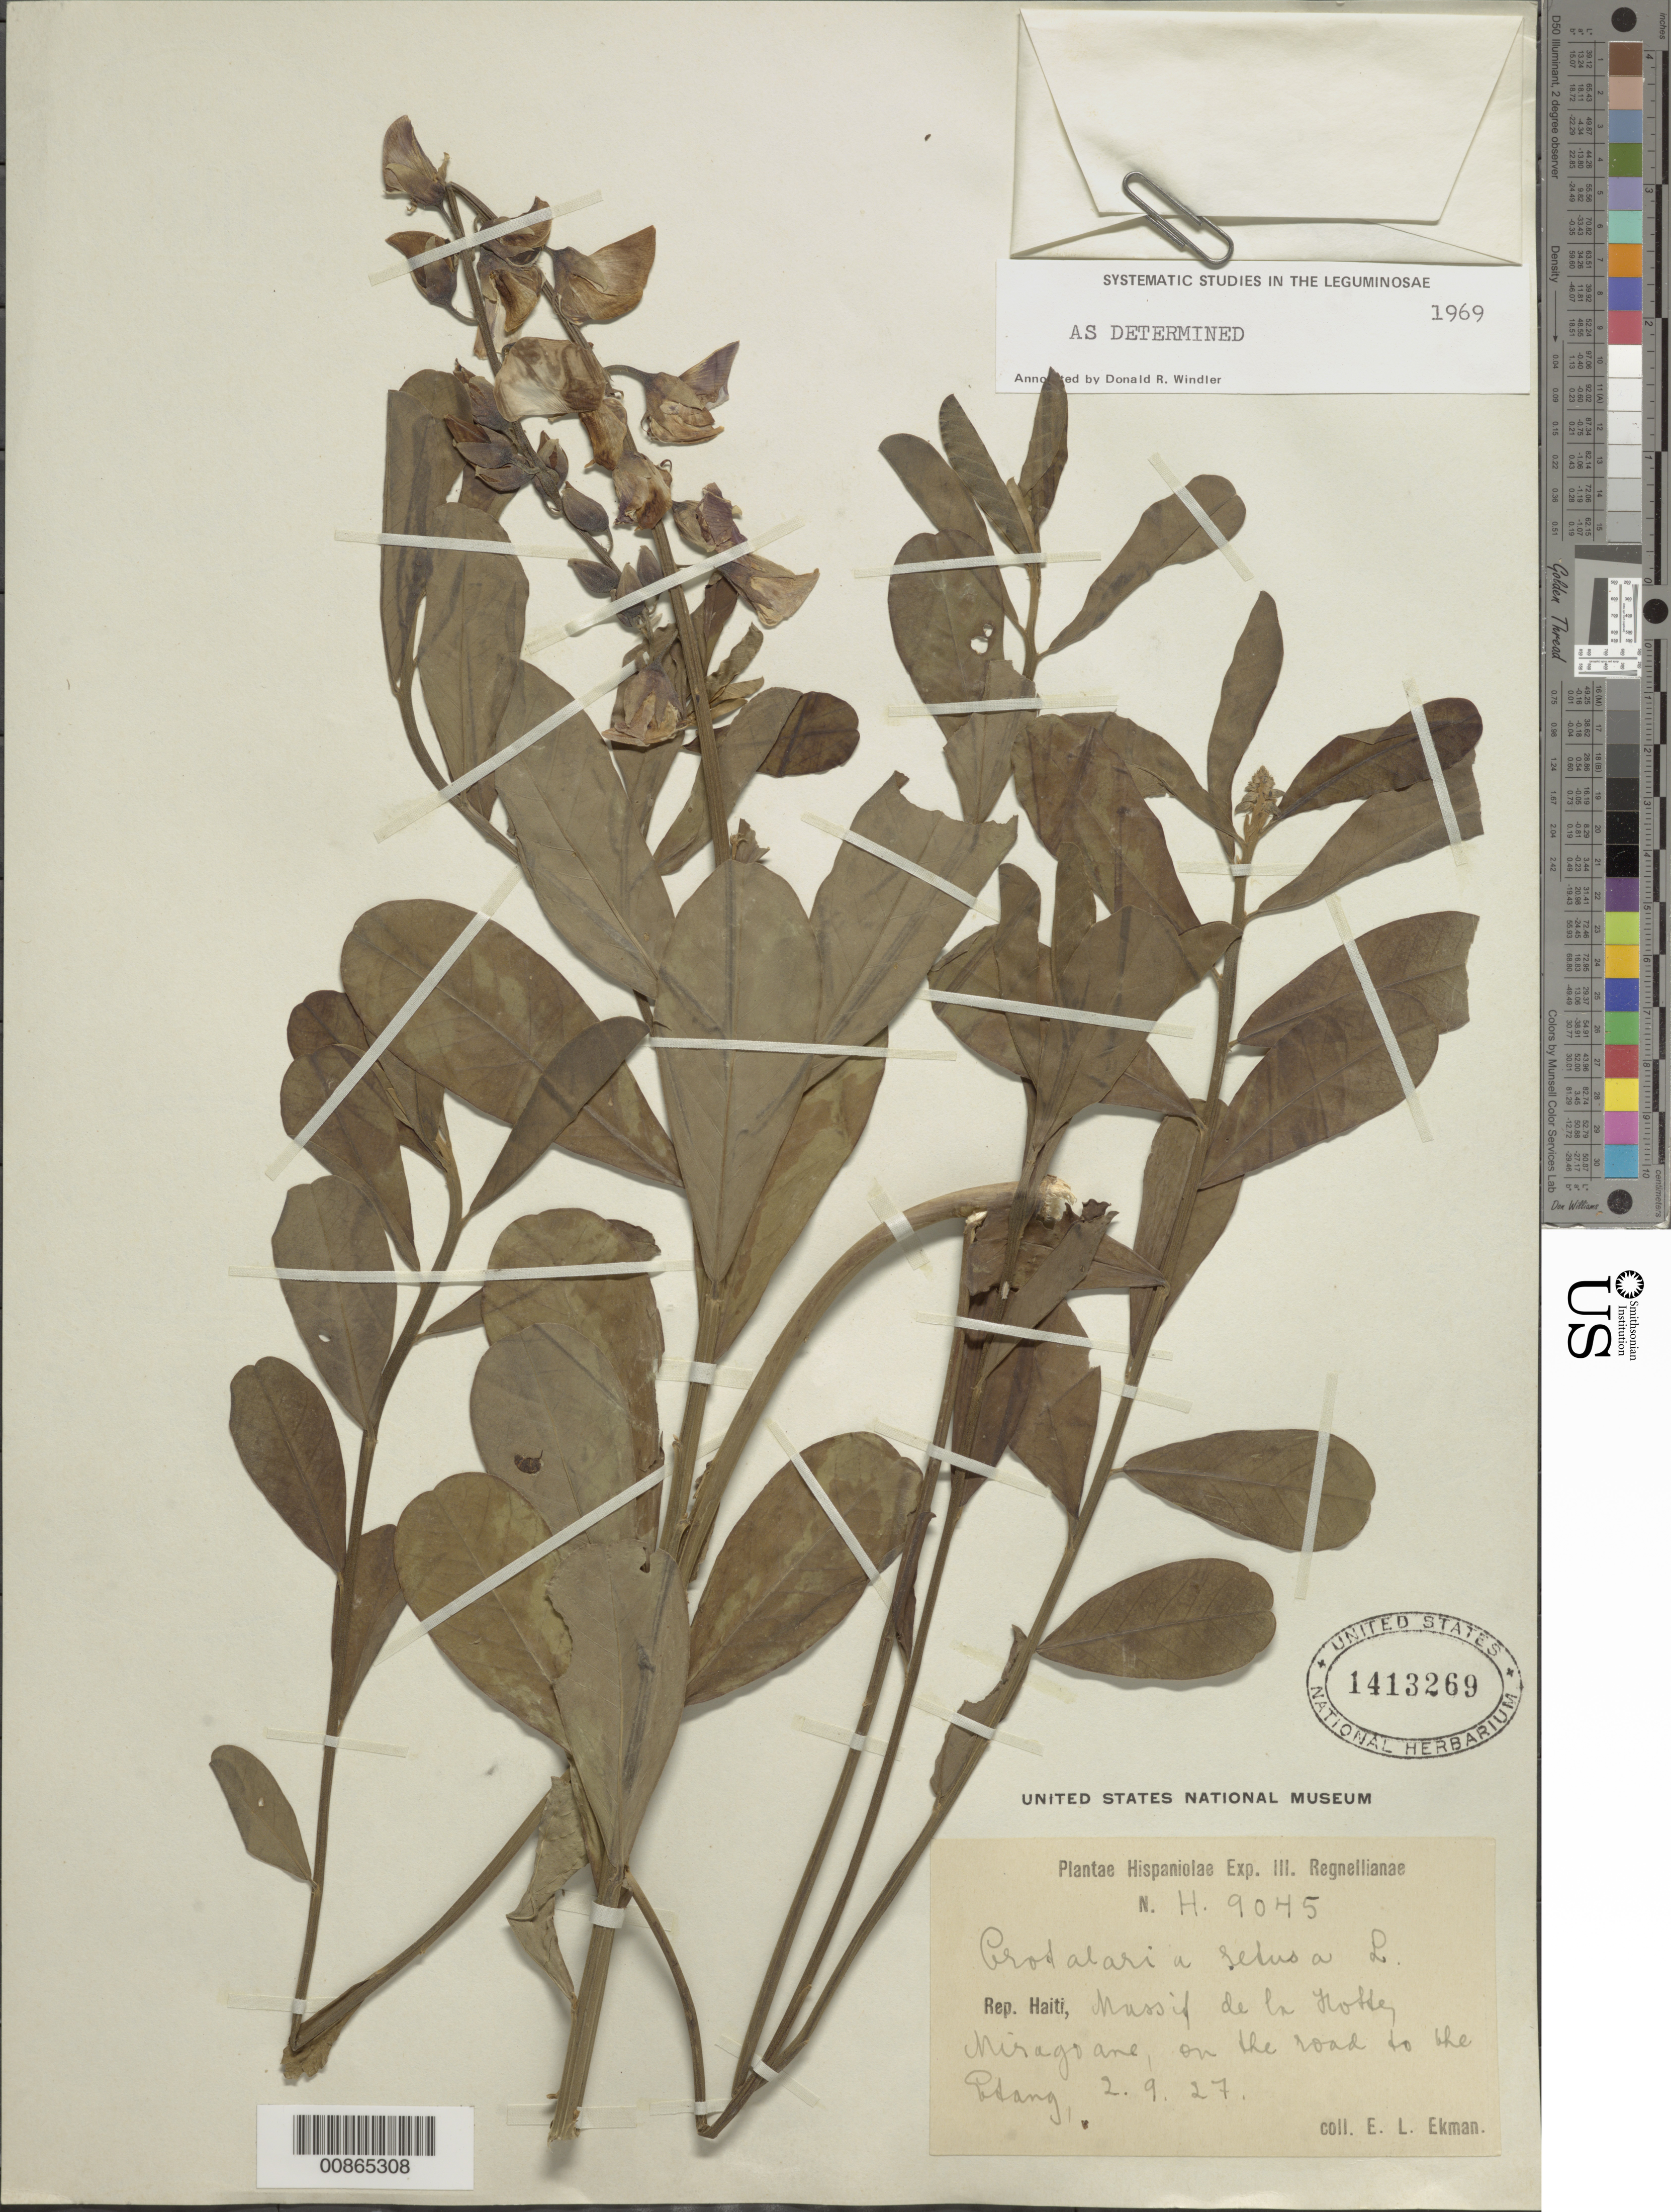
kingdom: Plantae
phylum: Tracheophyta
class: Magnoliopsida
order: Fabales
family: Fabaceae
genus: Crotalaria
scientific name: Crotalaria retusa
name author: L.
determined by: Windler, D. R.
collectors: E. L. Ekman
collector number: H 9045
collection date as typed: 02 Sep 1927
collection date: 1927-09-02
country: Haiti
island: Hispaniola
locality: Massif de la Hotte, Miragoane, on the road to the Etang.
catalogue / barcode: US 1413269